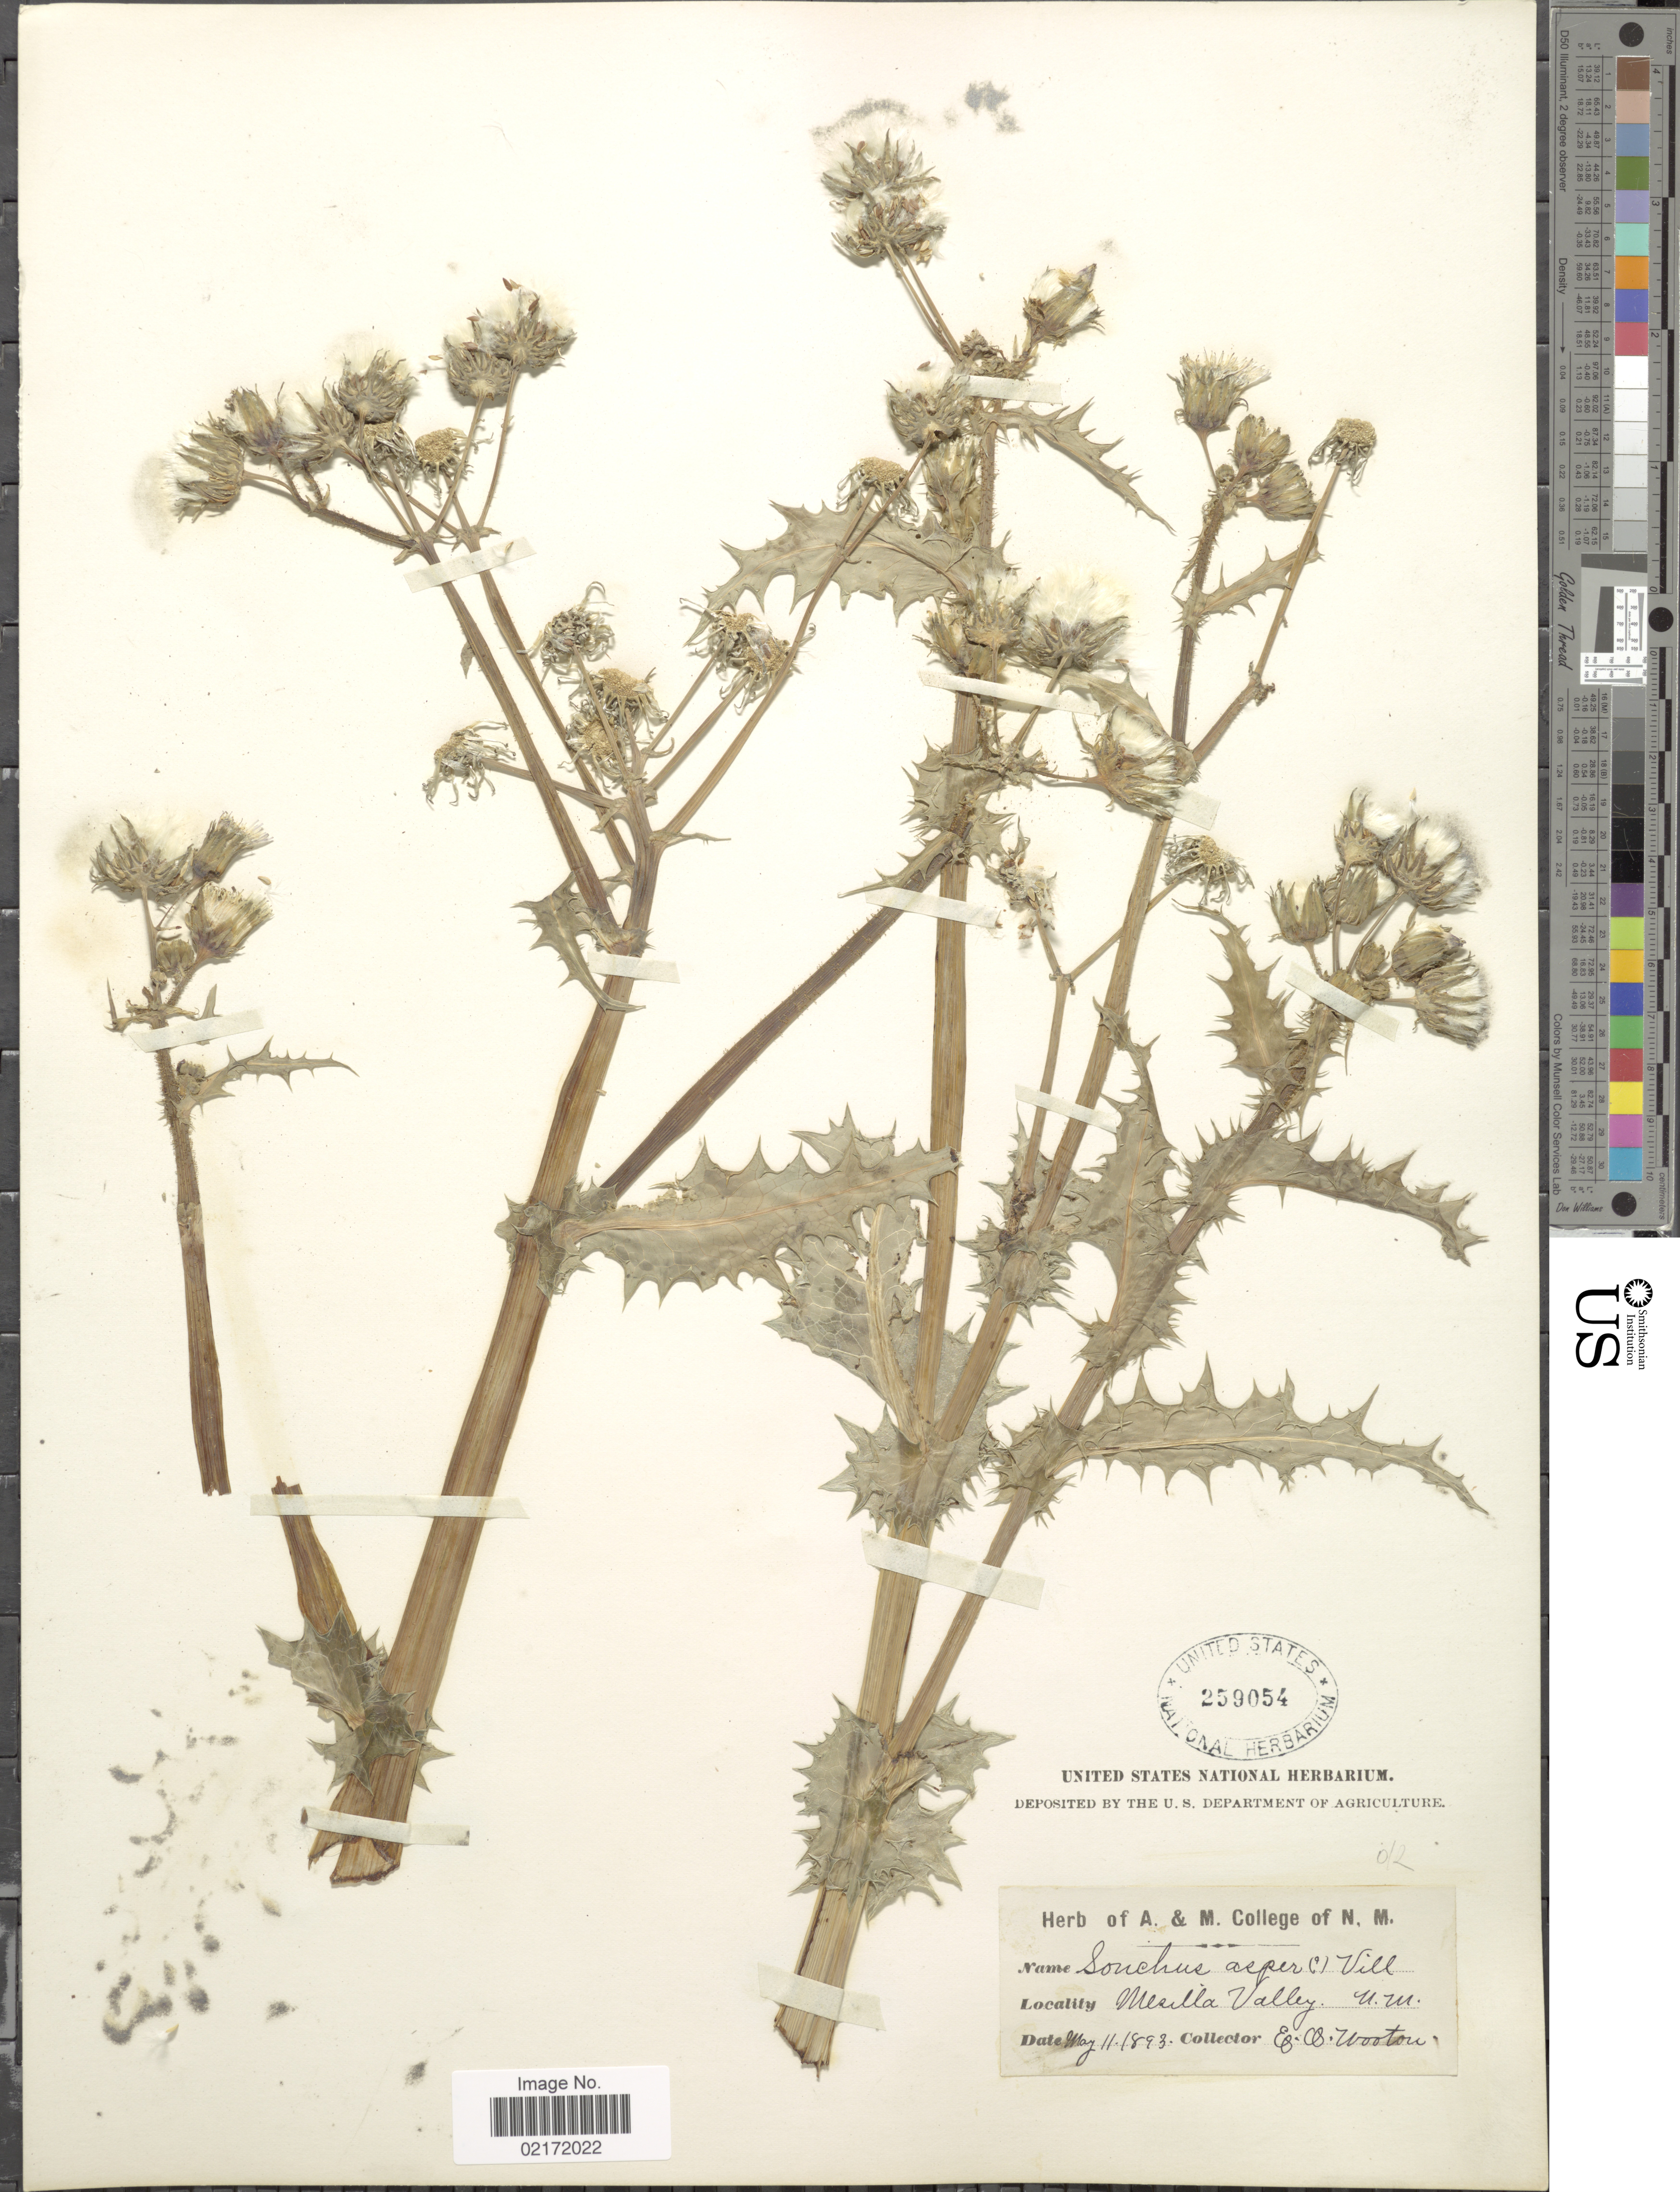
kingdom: Plantae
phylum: Tracheophyta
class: Magnoliopsida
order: Asterales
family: Asteraceae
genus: Sonchus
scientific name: Sonchus asper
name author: (L.) Hill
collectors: E. O. Wooton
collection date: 1893-05-11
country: United States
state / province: New Mexico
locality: Mesilla Valley, N.M.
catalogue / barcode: US 259054